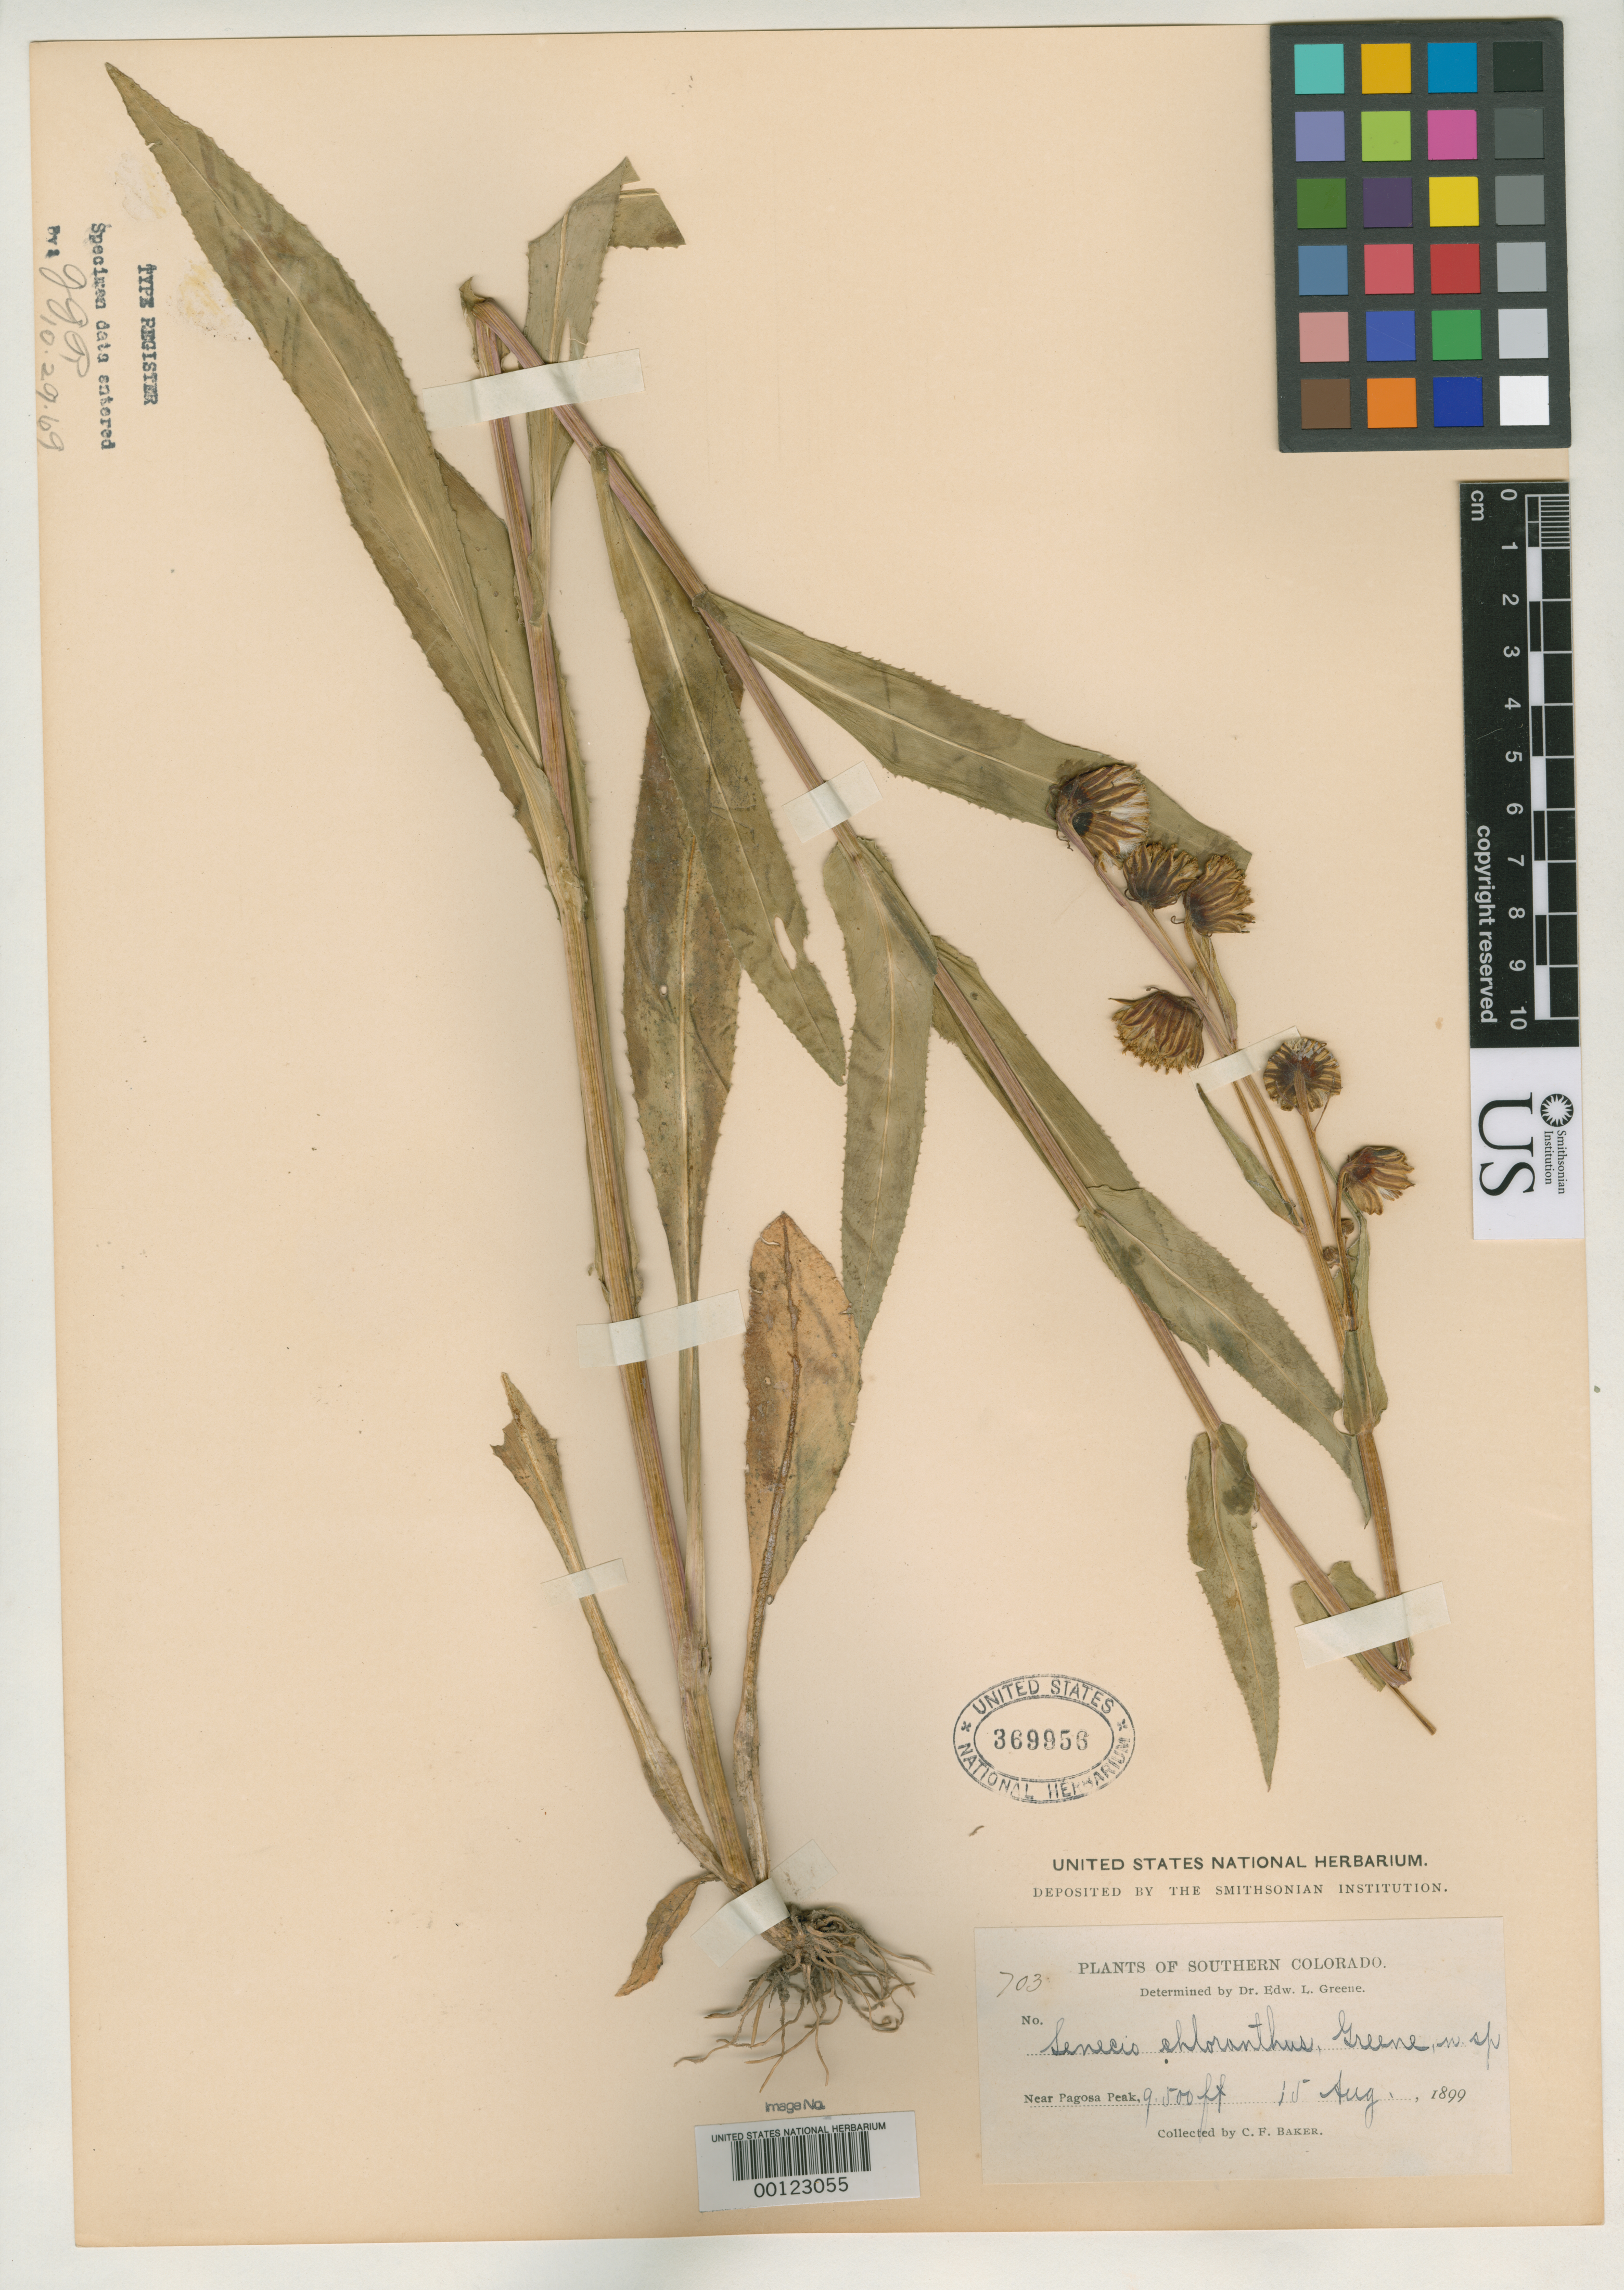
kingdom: Plantae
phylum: Tracheophyta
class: Magnoliopsida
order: Asterales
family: Asteraceae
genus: Senecio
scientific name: Senecio chloranthus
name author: Greene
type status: Isotype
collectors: C. F. Baker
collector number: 703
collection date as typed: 15 Aug 1899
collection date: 1899-08-15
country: United States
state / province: Colorado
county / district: Mineral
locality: Pagosa Peak, San Juan Mountains.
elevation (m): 2896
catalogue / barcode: US 369956